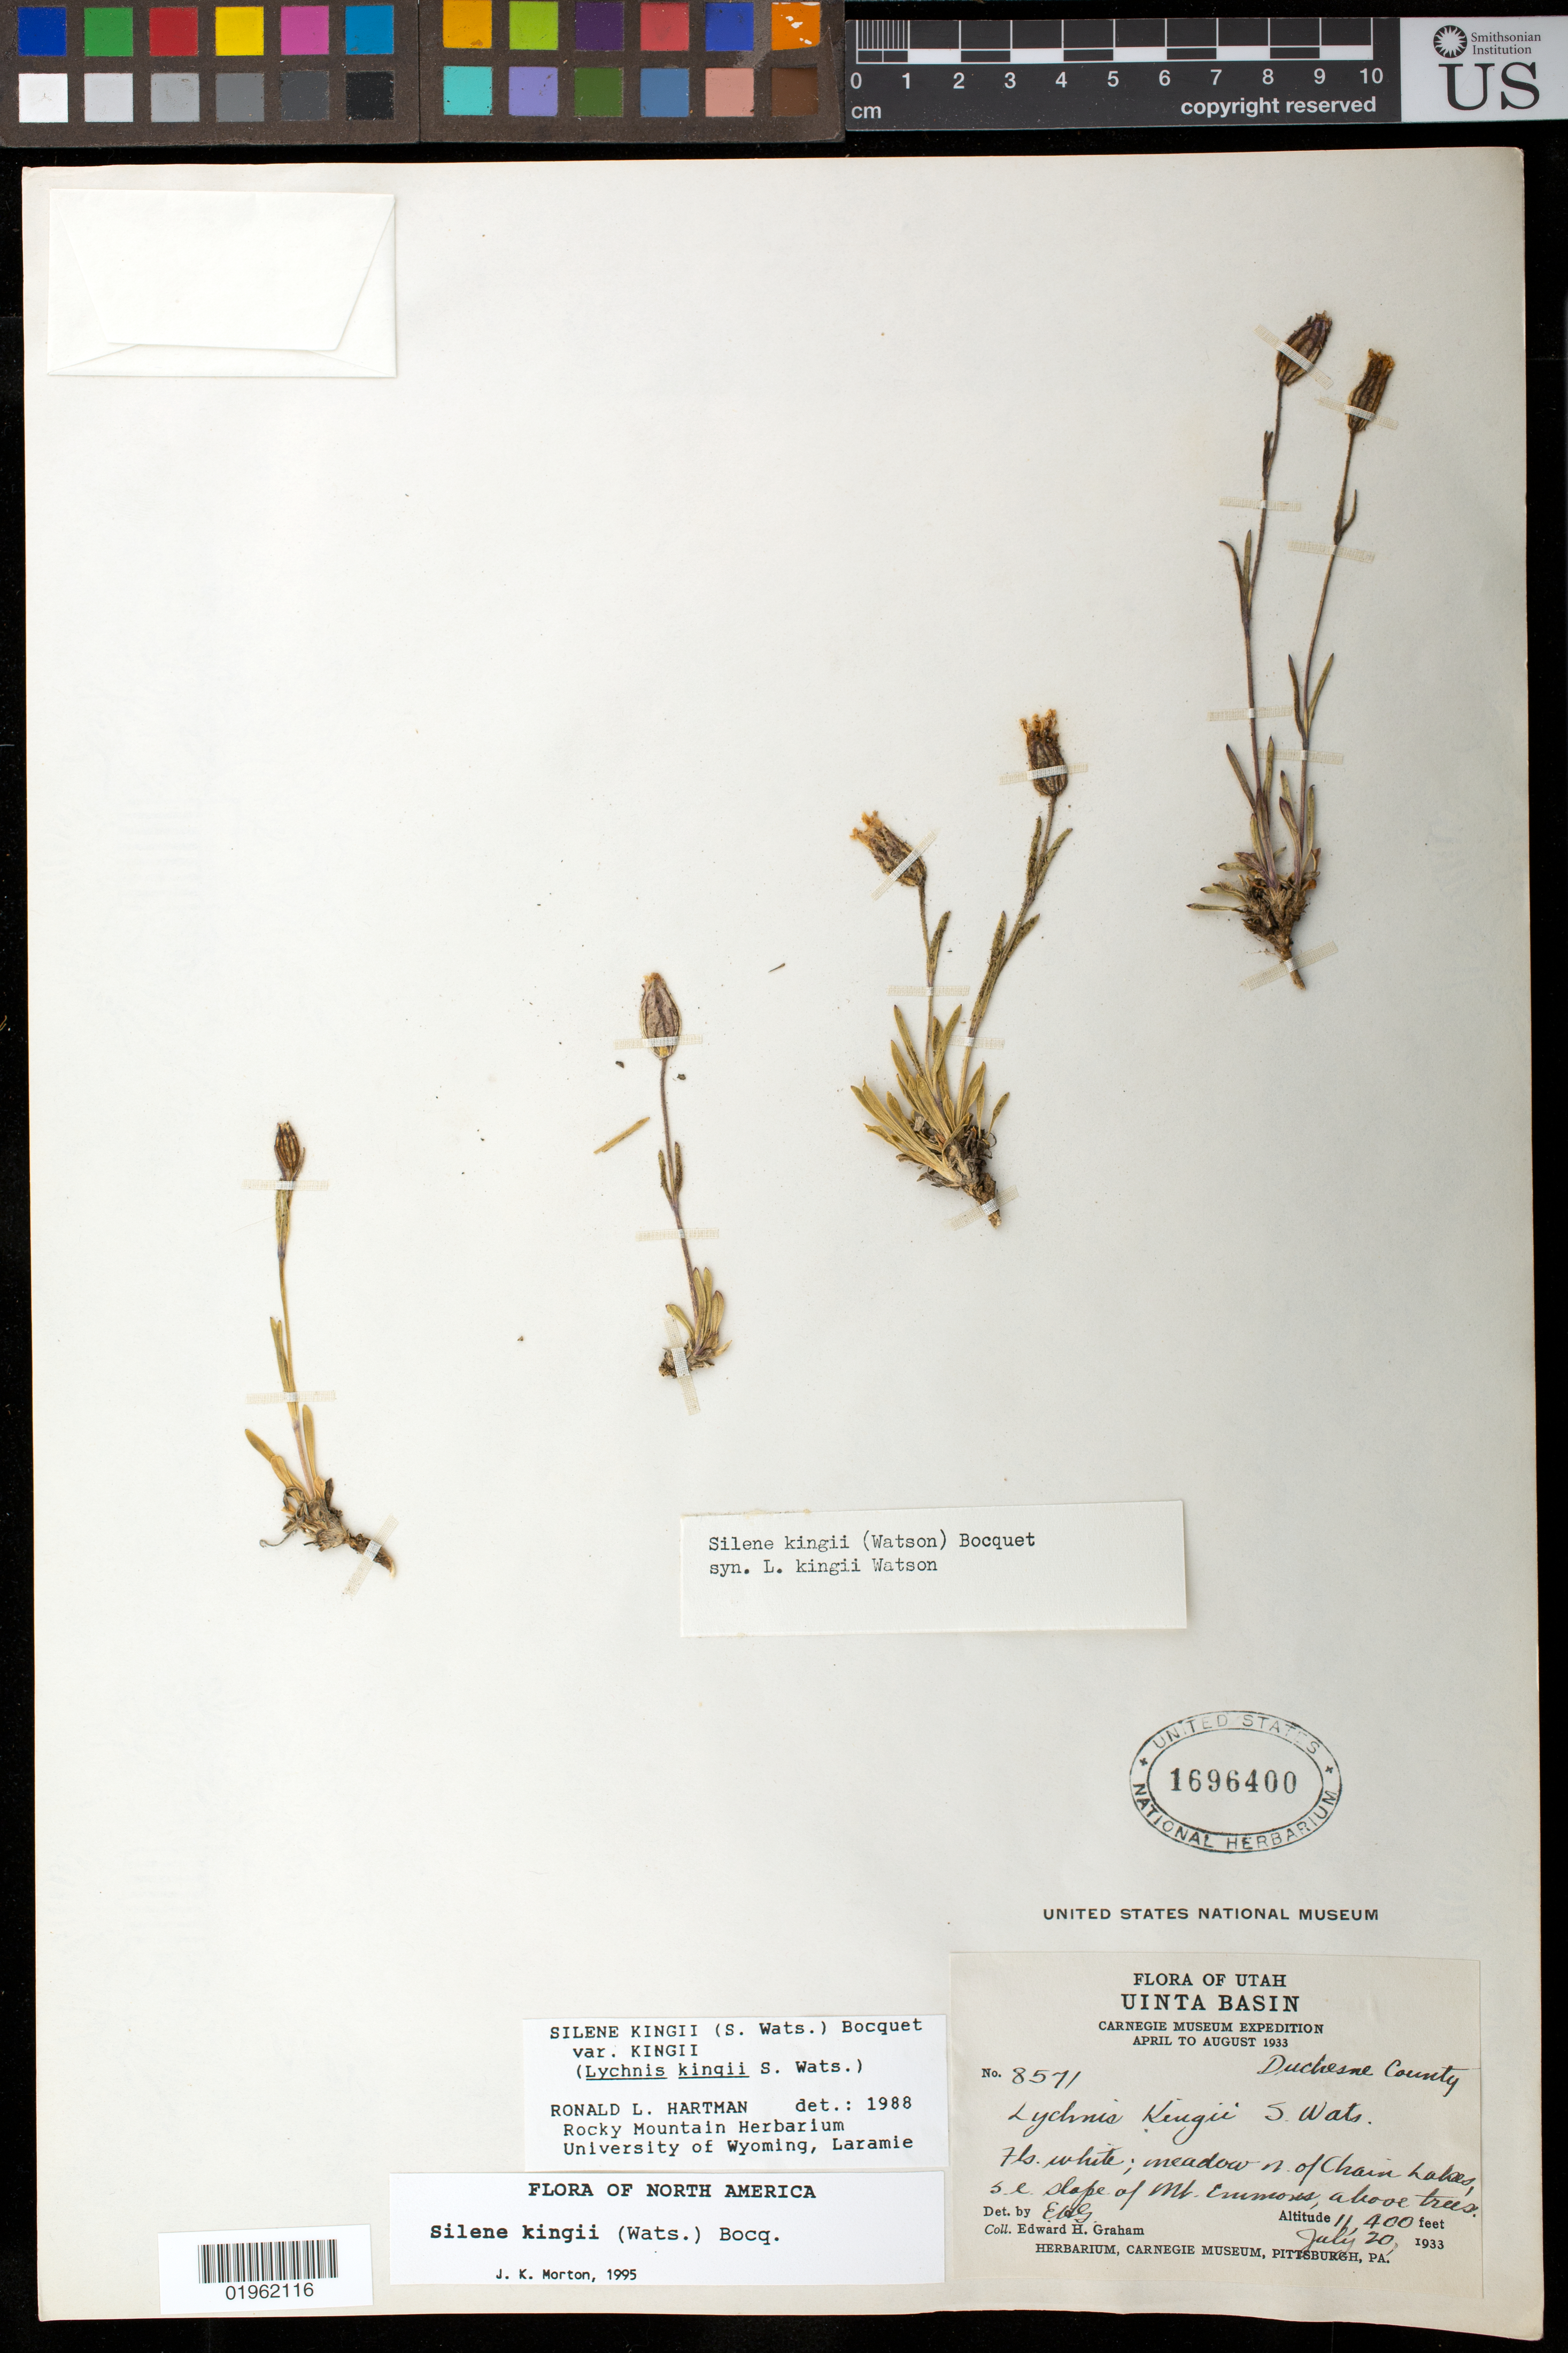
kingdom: Plantae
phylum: Tracheophyta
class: Magnoliopsida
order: Caryophyllales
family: Caryophyllaceae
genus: Silene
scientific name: Silene kingii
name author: (S. Watson) Bocquet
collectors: E. H. Graham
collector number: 8571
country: United States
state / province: Utah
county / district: Duchesne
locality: meadow N. of Chain Lakes, S.E. slope of Mt. Emmons, above trees.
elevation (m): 3475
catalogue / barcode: US 1696400